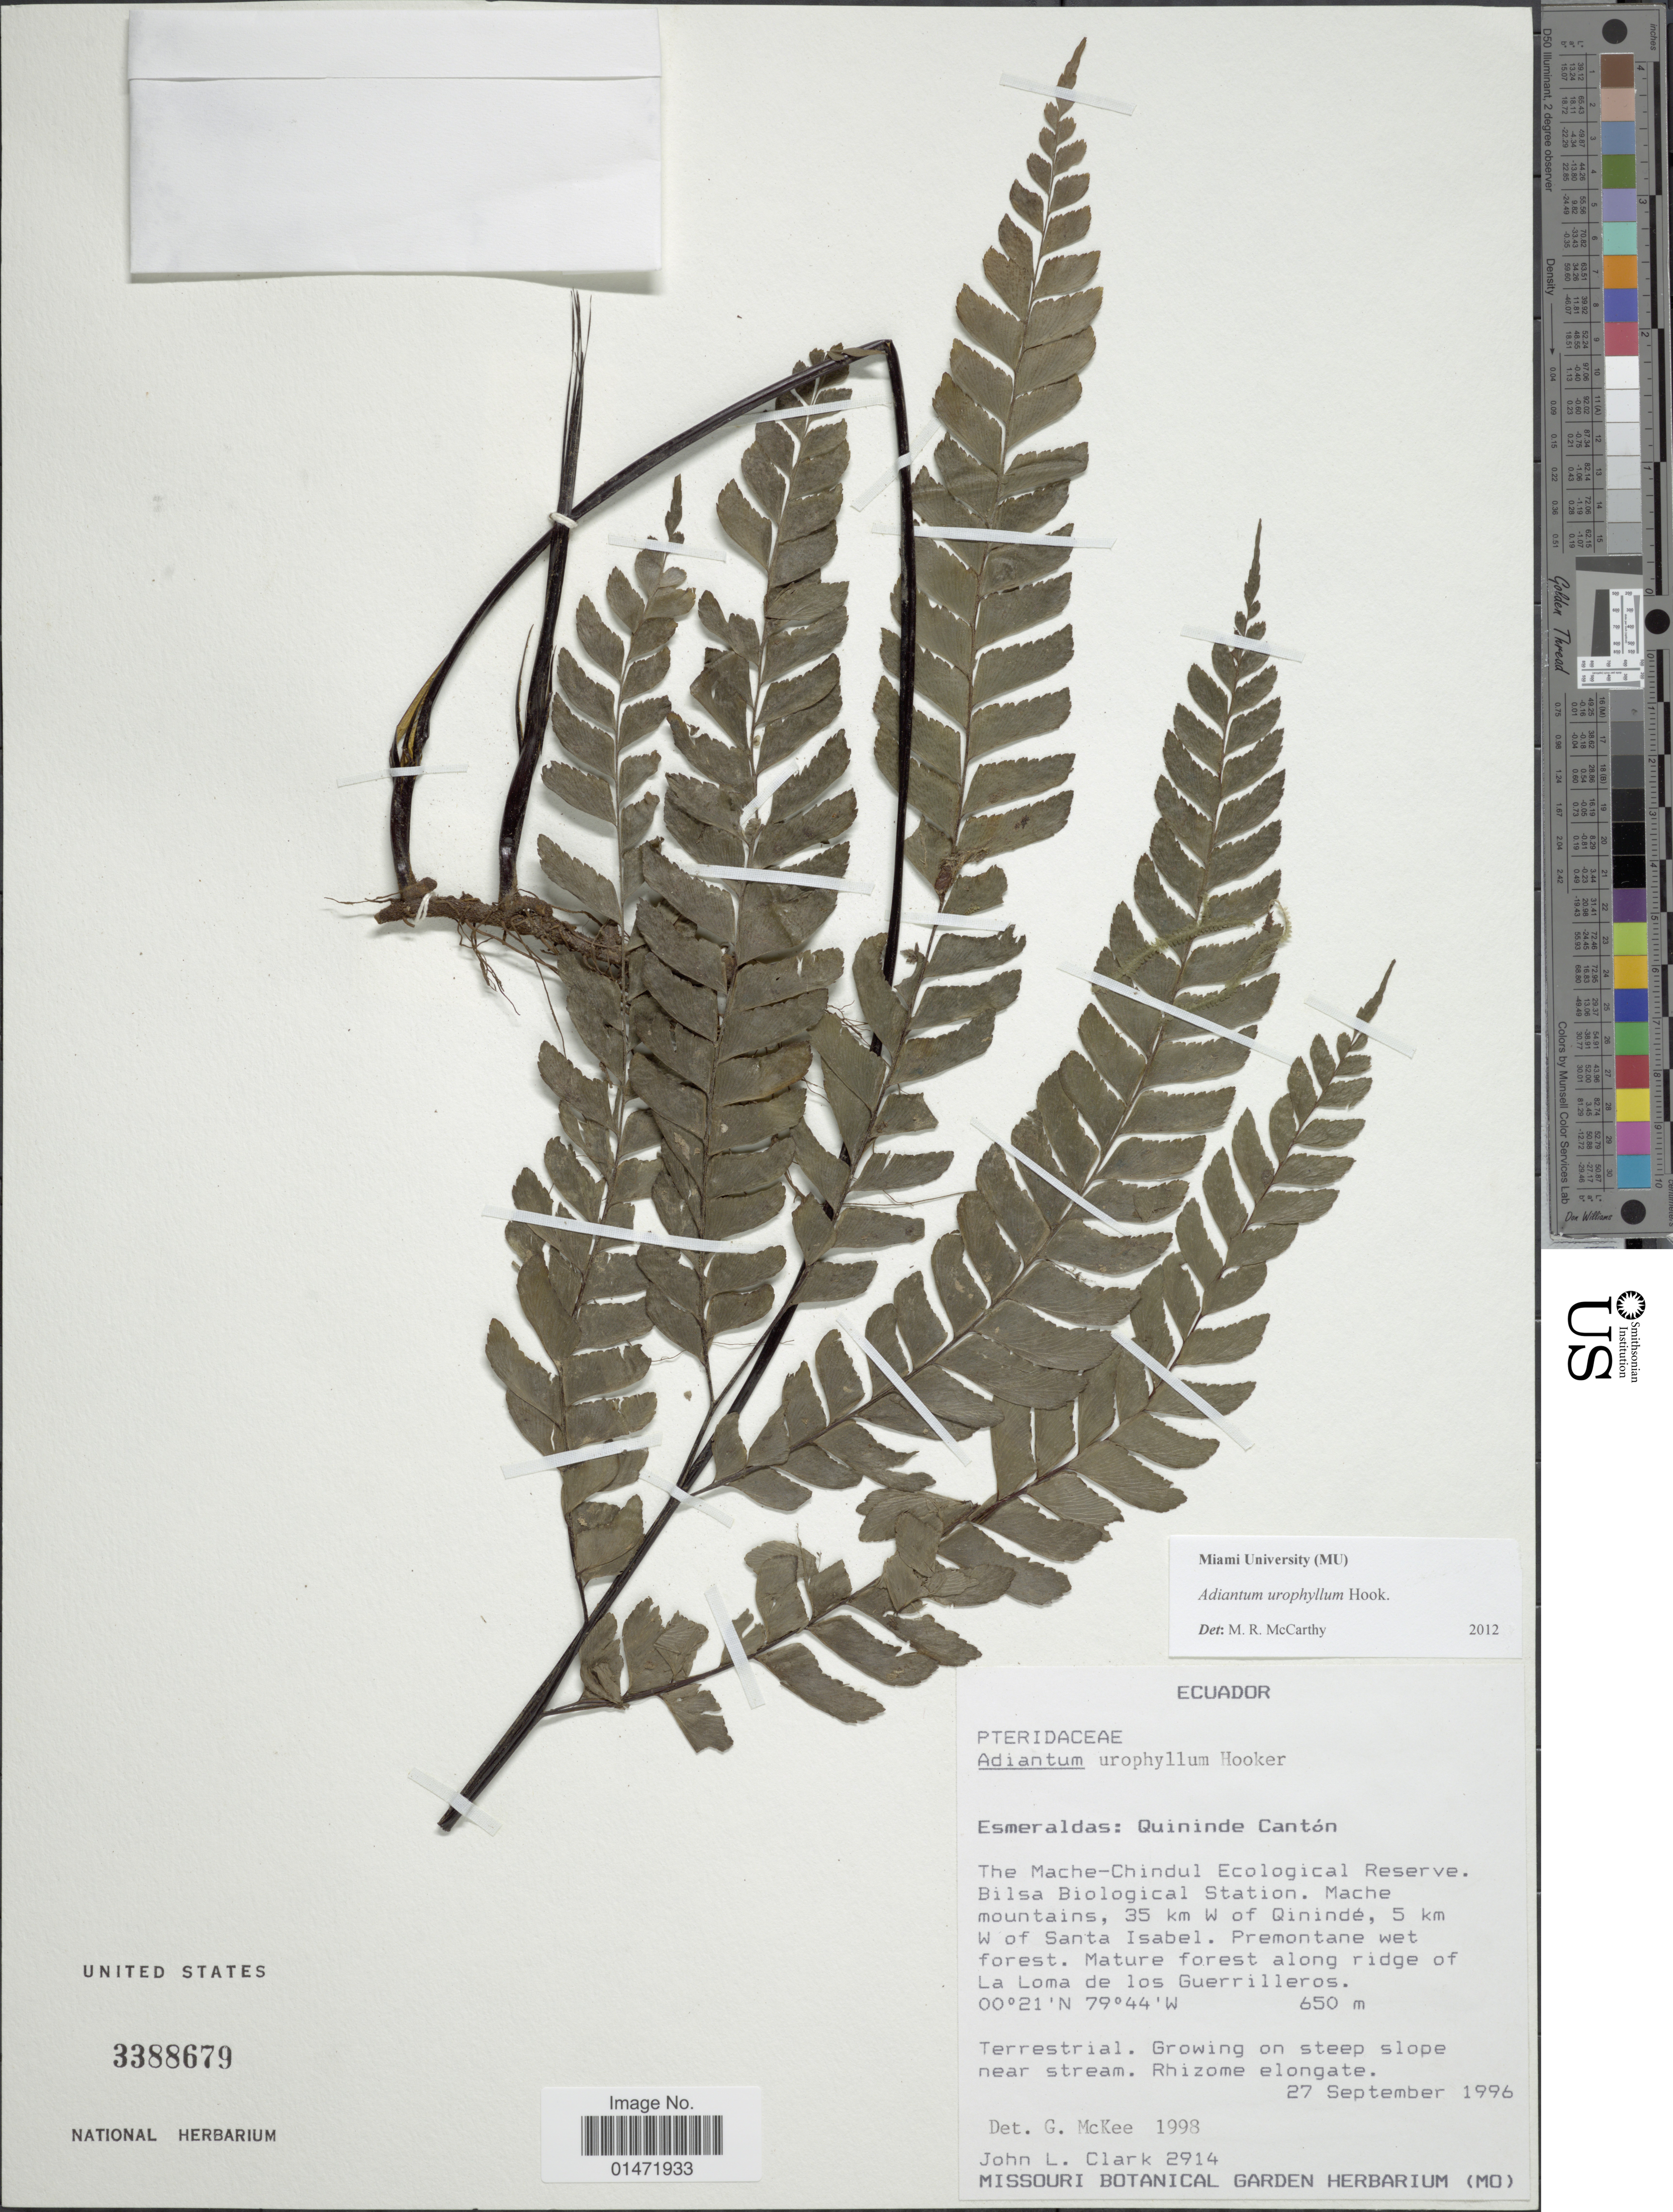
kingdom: Plantae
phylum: Tracheophyta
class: Polypodiopsida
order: Polypodiales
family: Pteridaceae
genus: Adiantum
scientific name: Adiantum urophyllum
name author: Hook.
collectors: J. L. Clark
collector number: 2914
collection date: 1996-09-27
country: Ecuador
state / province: Esmeraldas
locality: Quininde Cantón. The Mache-Chindul Ecological Reserve. Bilsa Biological Station. Mache mountains, 35 km W of Qinindé, 5 km W of Santa Isabel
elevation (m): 650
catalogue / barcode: US 3388679